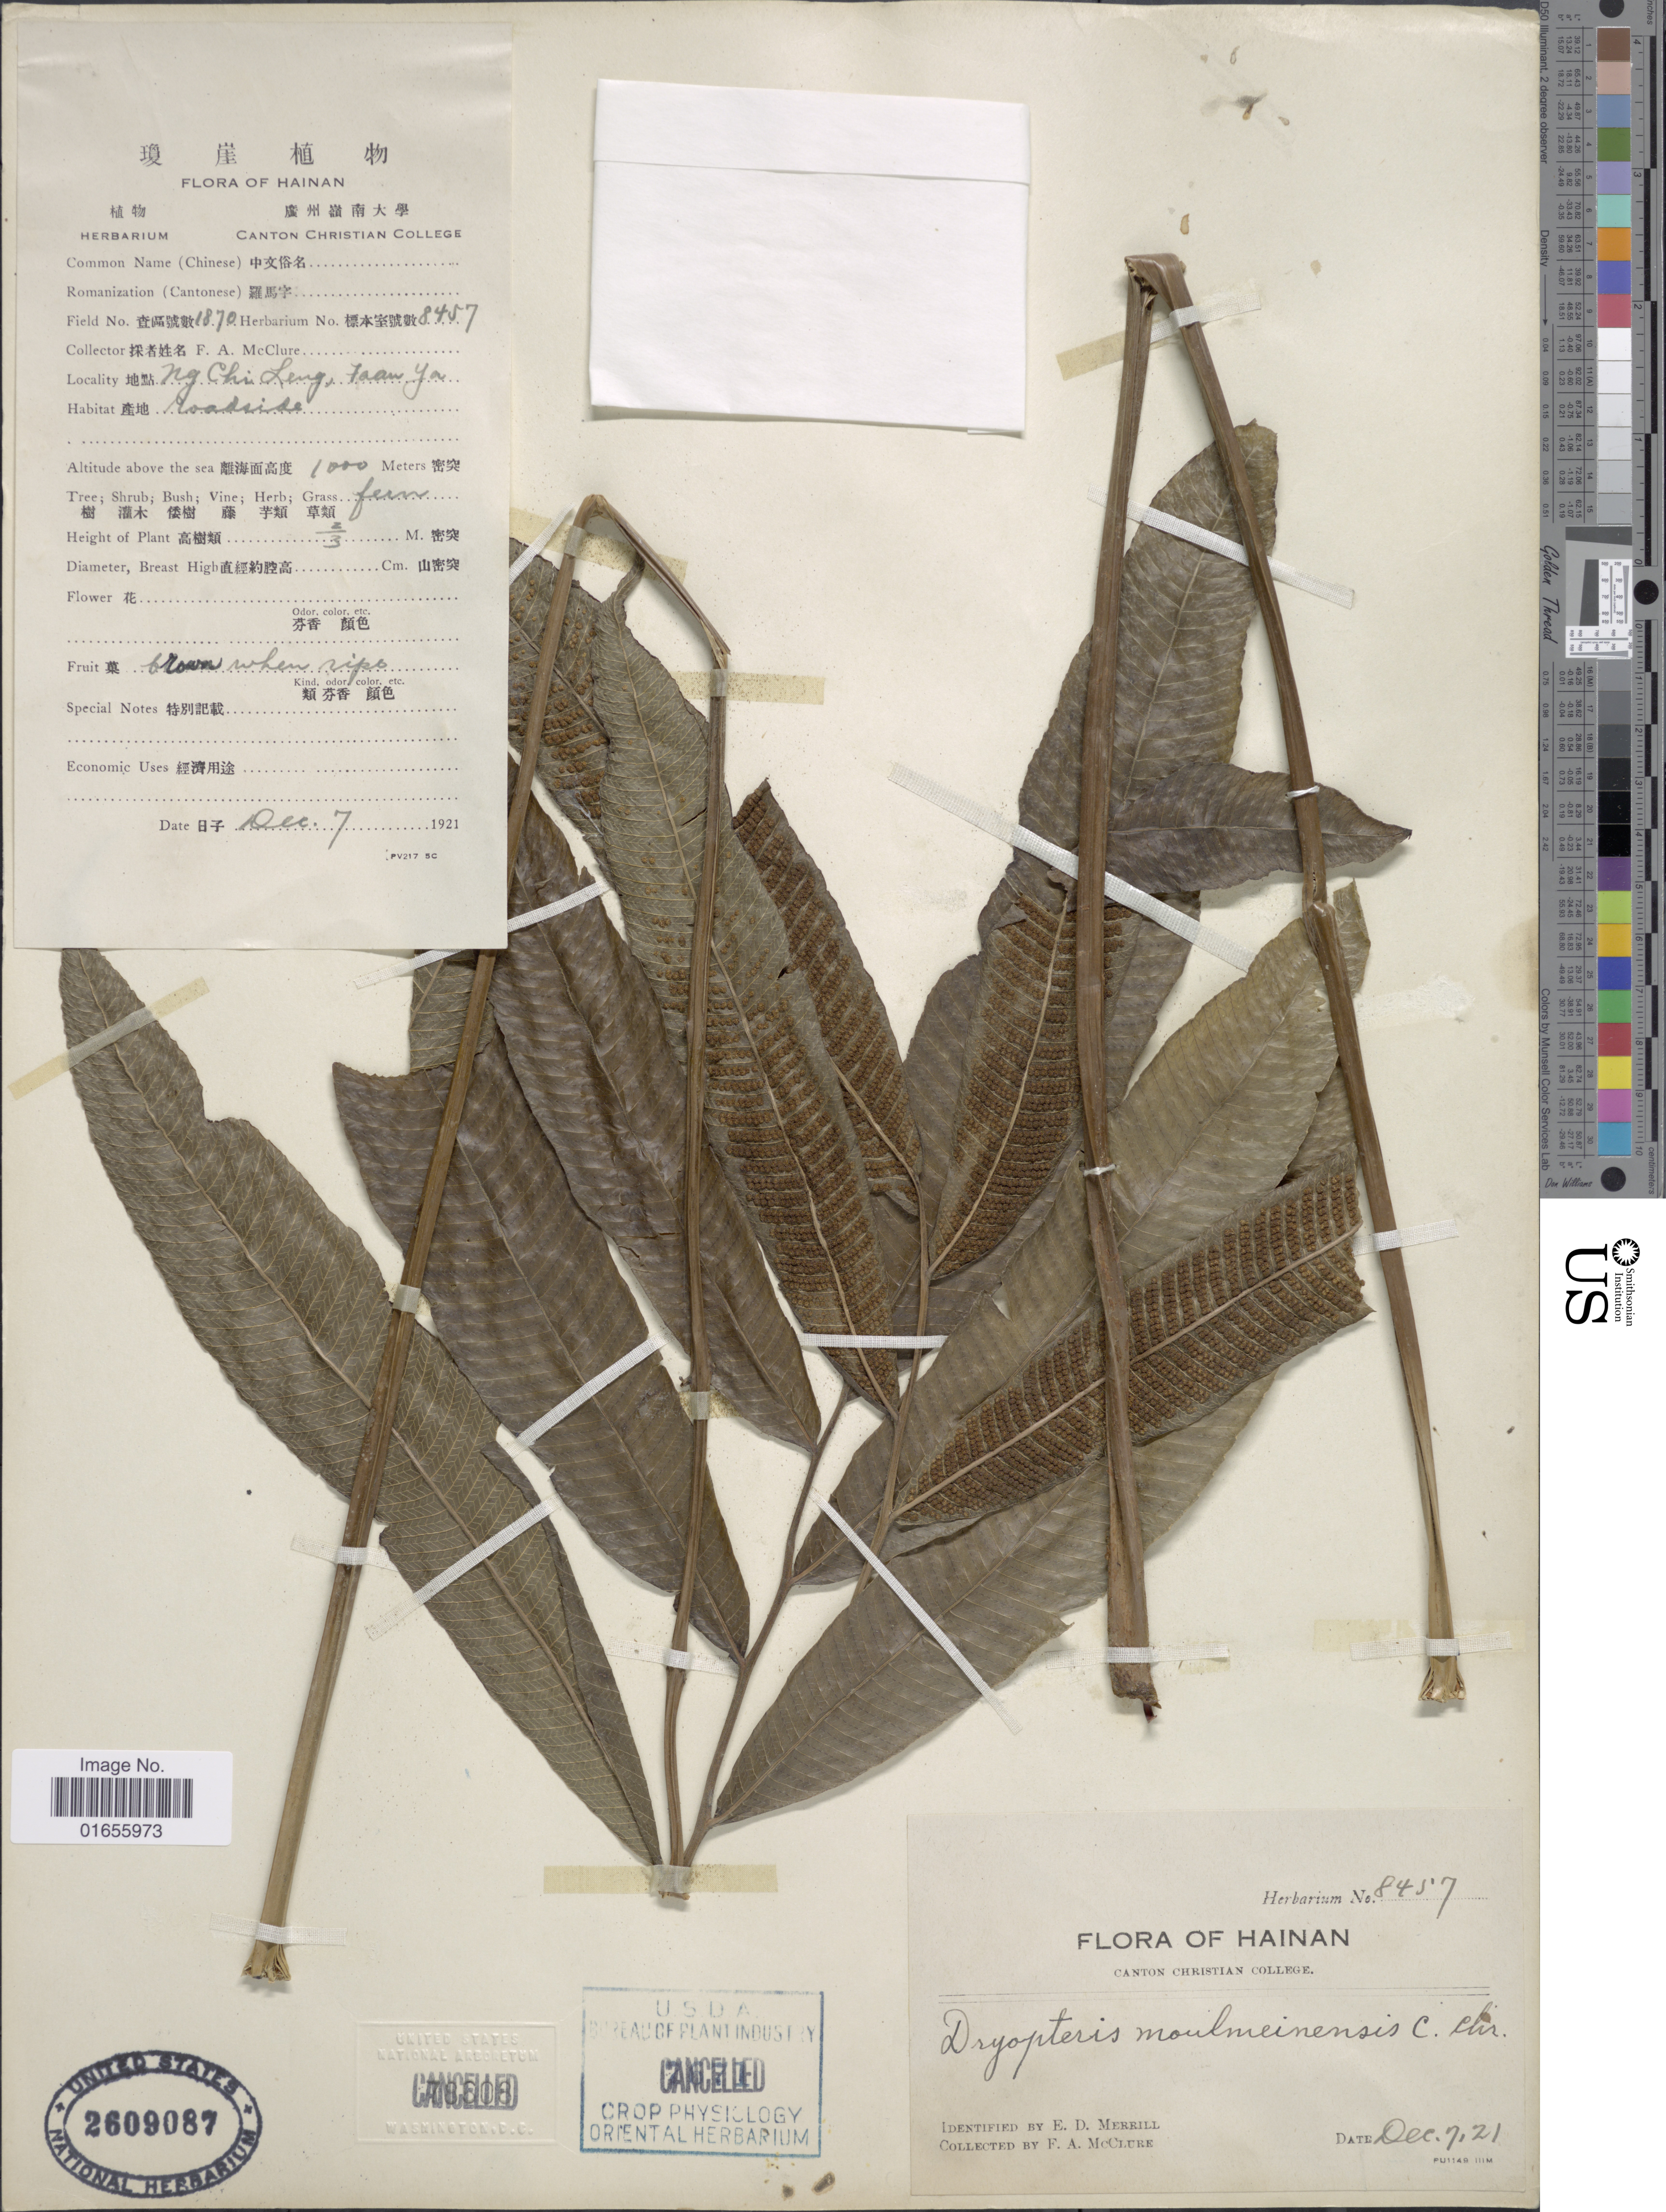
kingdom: Plantae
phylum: Tracheophyta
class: Polypodiopsida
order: Polypodiales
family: Thelypteridaceae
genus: Pronephrium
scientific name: Pronephrium nudatum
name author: (Roxb.) Holttum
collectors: F. A. McClure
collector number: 8457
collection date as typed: Transcribed d/m/y: 7/12/21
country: China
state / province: Hainan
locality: Ng Chi Leng, Faon Ya [interpreted]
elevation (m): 1000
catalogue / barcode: US 2609087